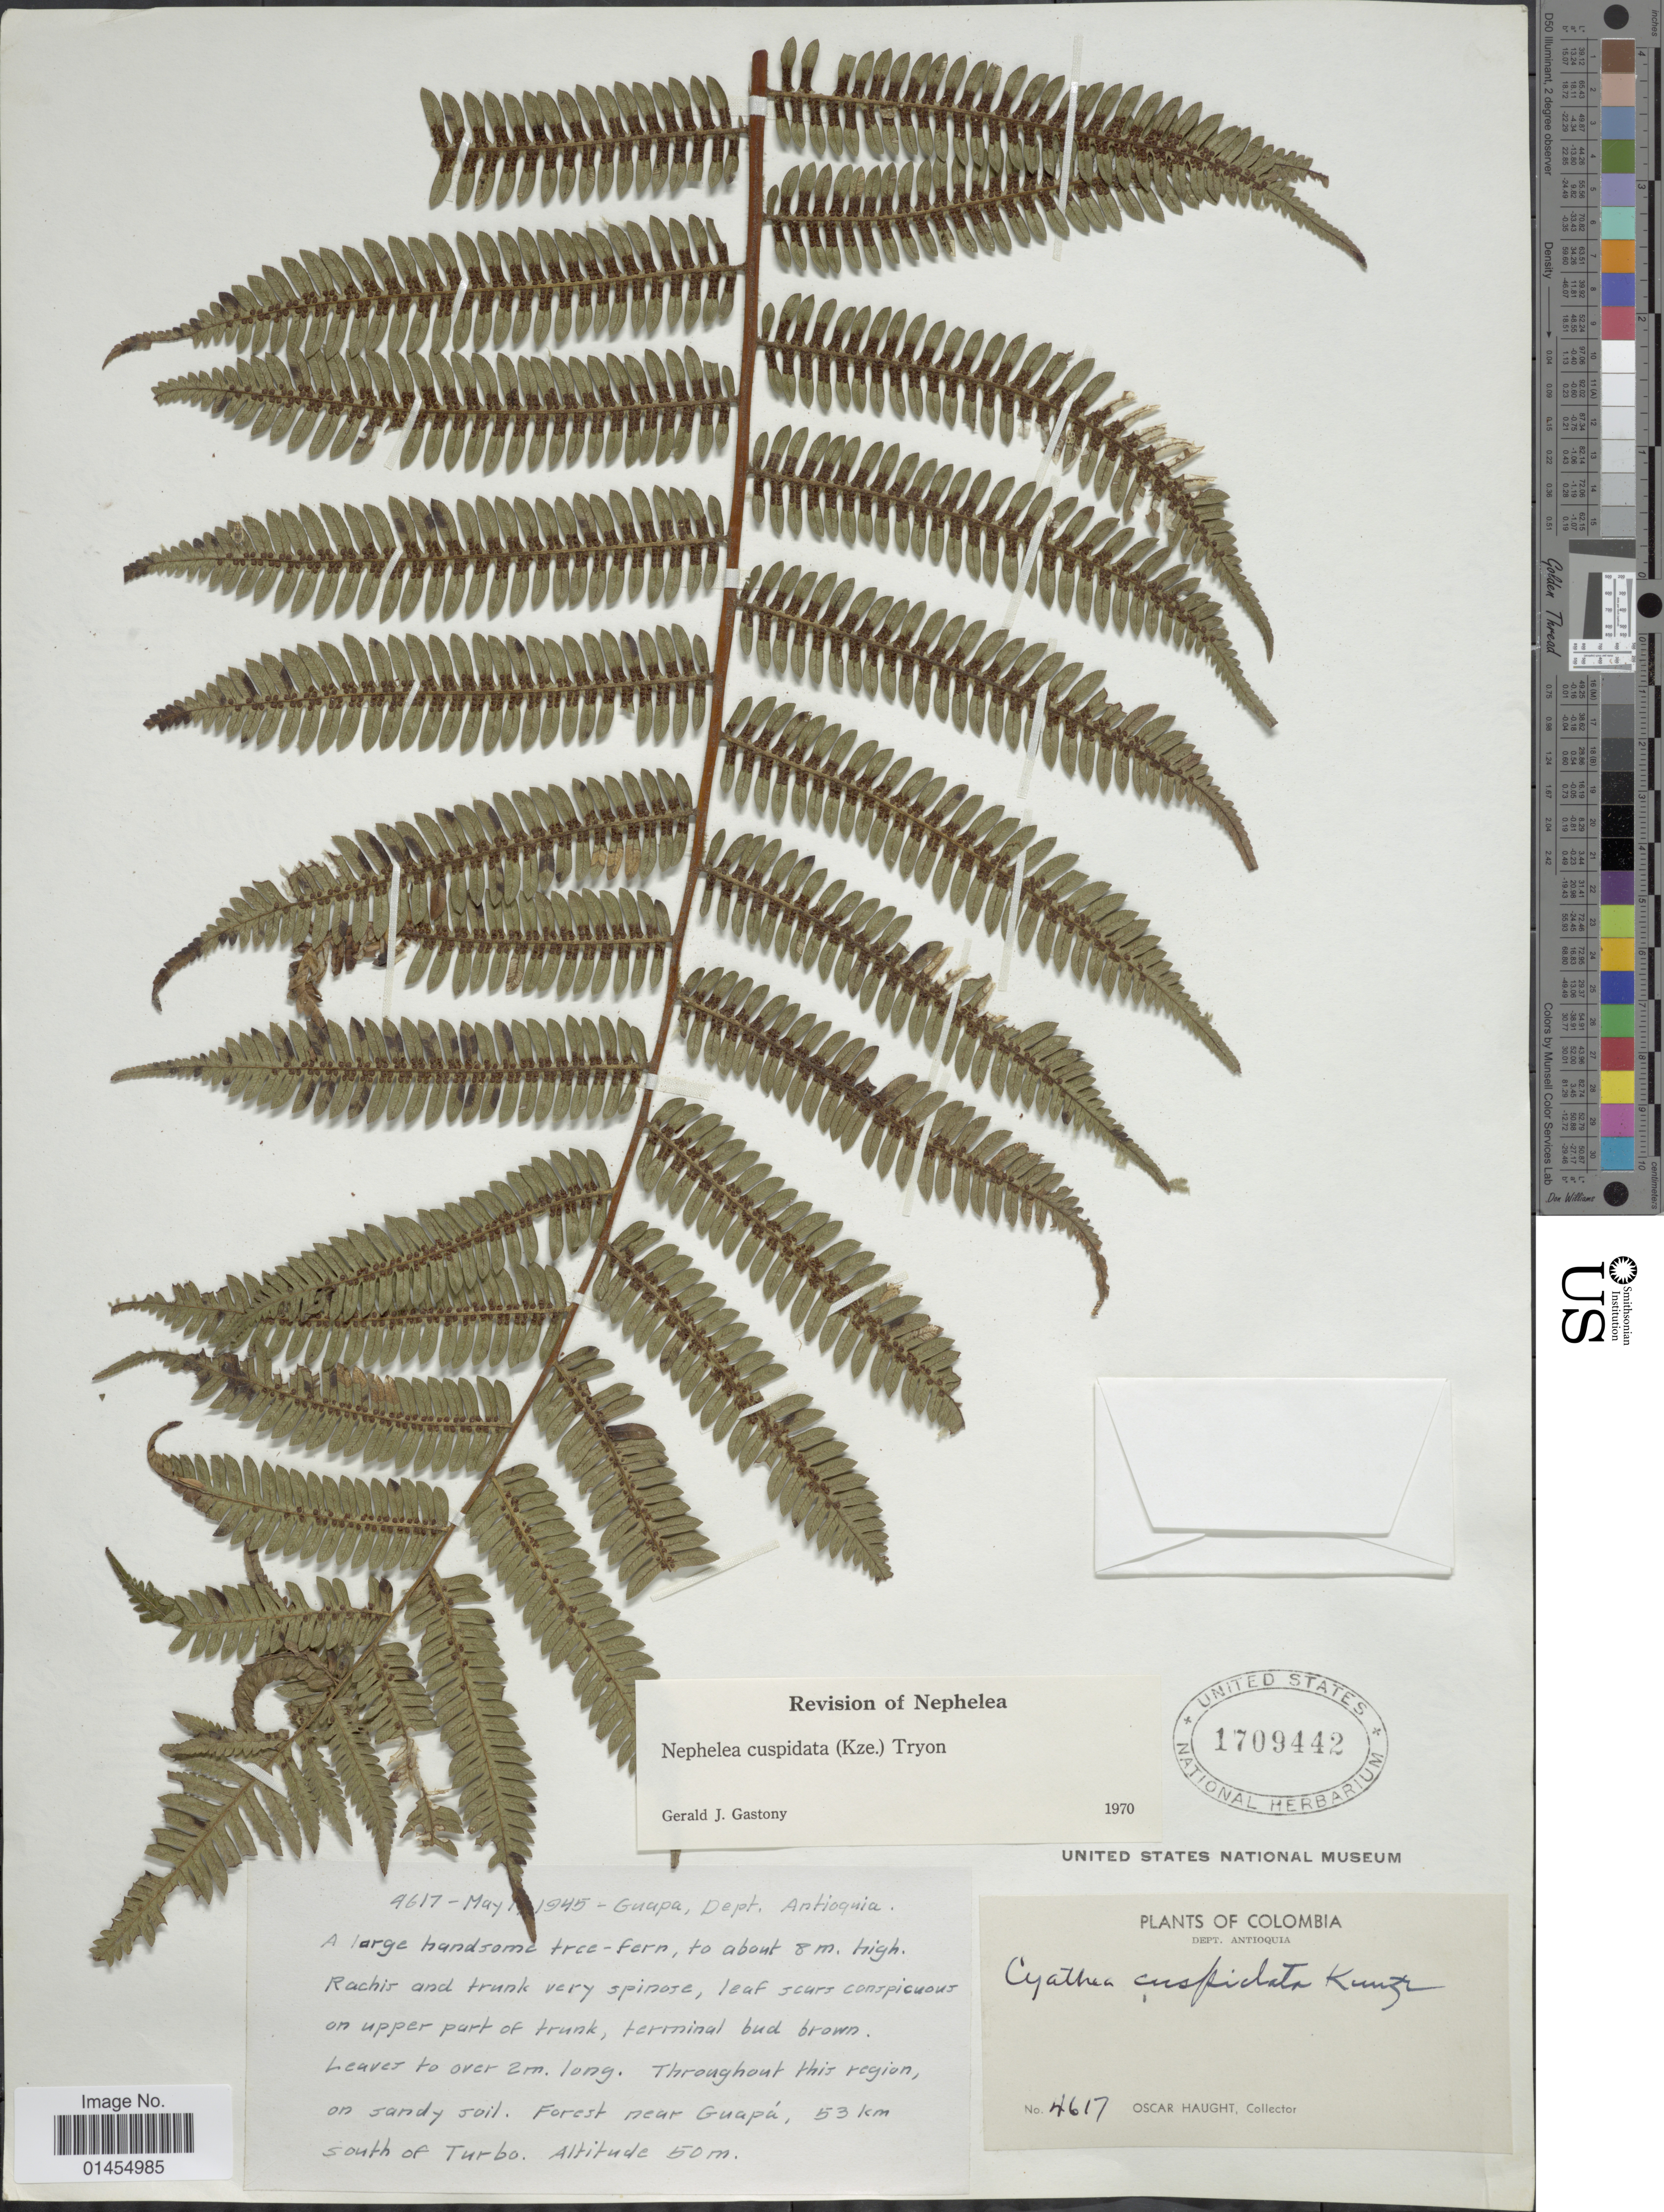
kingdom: Plantae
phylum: Tracheophyta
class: Polypodiopsida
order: Cyatheales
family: Cyatheaceae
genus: Alsophila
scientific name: Alsophila cuspidata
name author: (Kunze) D.S. Conant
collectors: O. L. Haught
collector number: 4617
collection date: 1945-05-14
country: Colombia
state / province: Antioquia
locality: Guapa, Forest near Guapá, 53 km south of Turbo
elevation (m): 50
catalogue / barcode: US 1709442